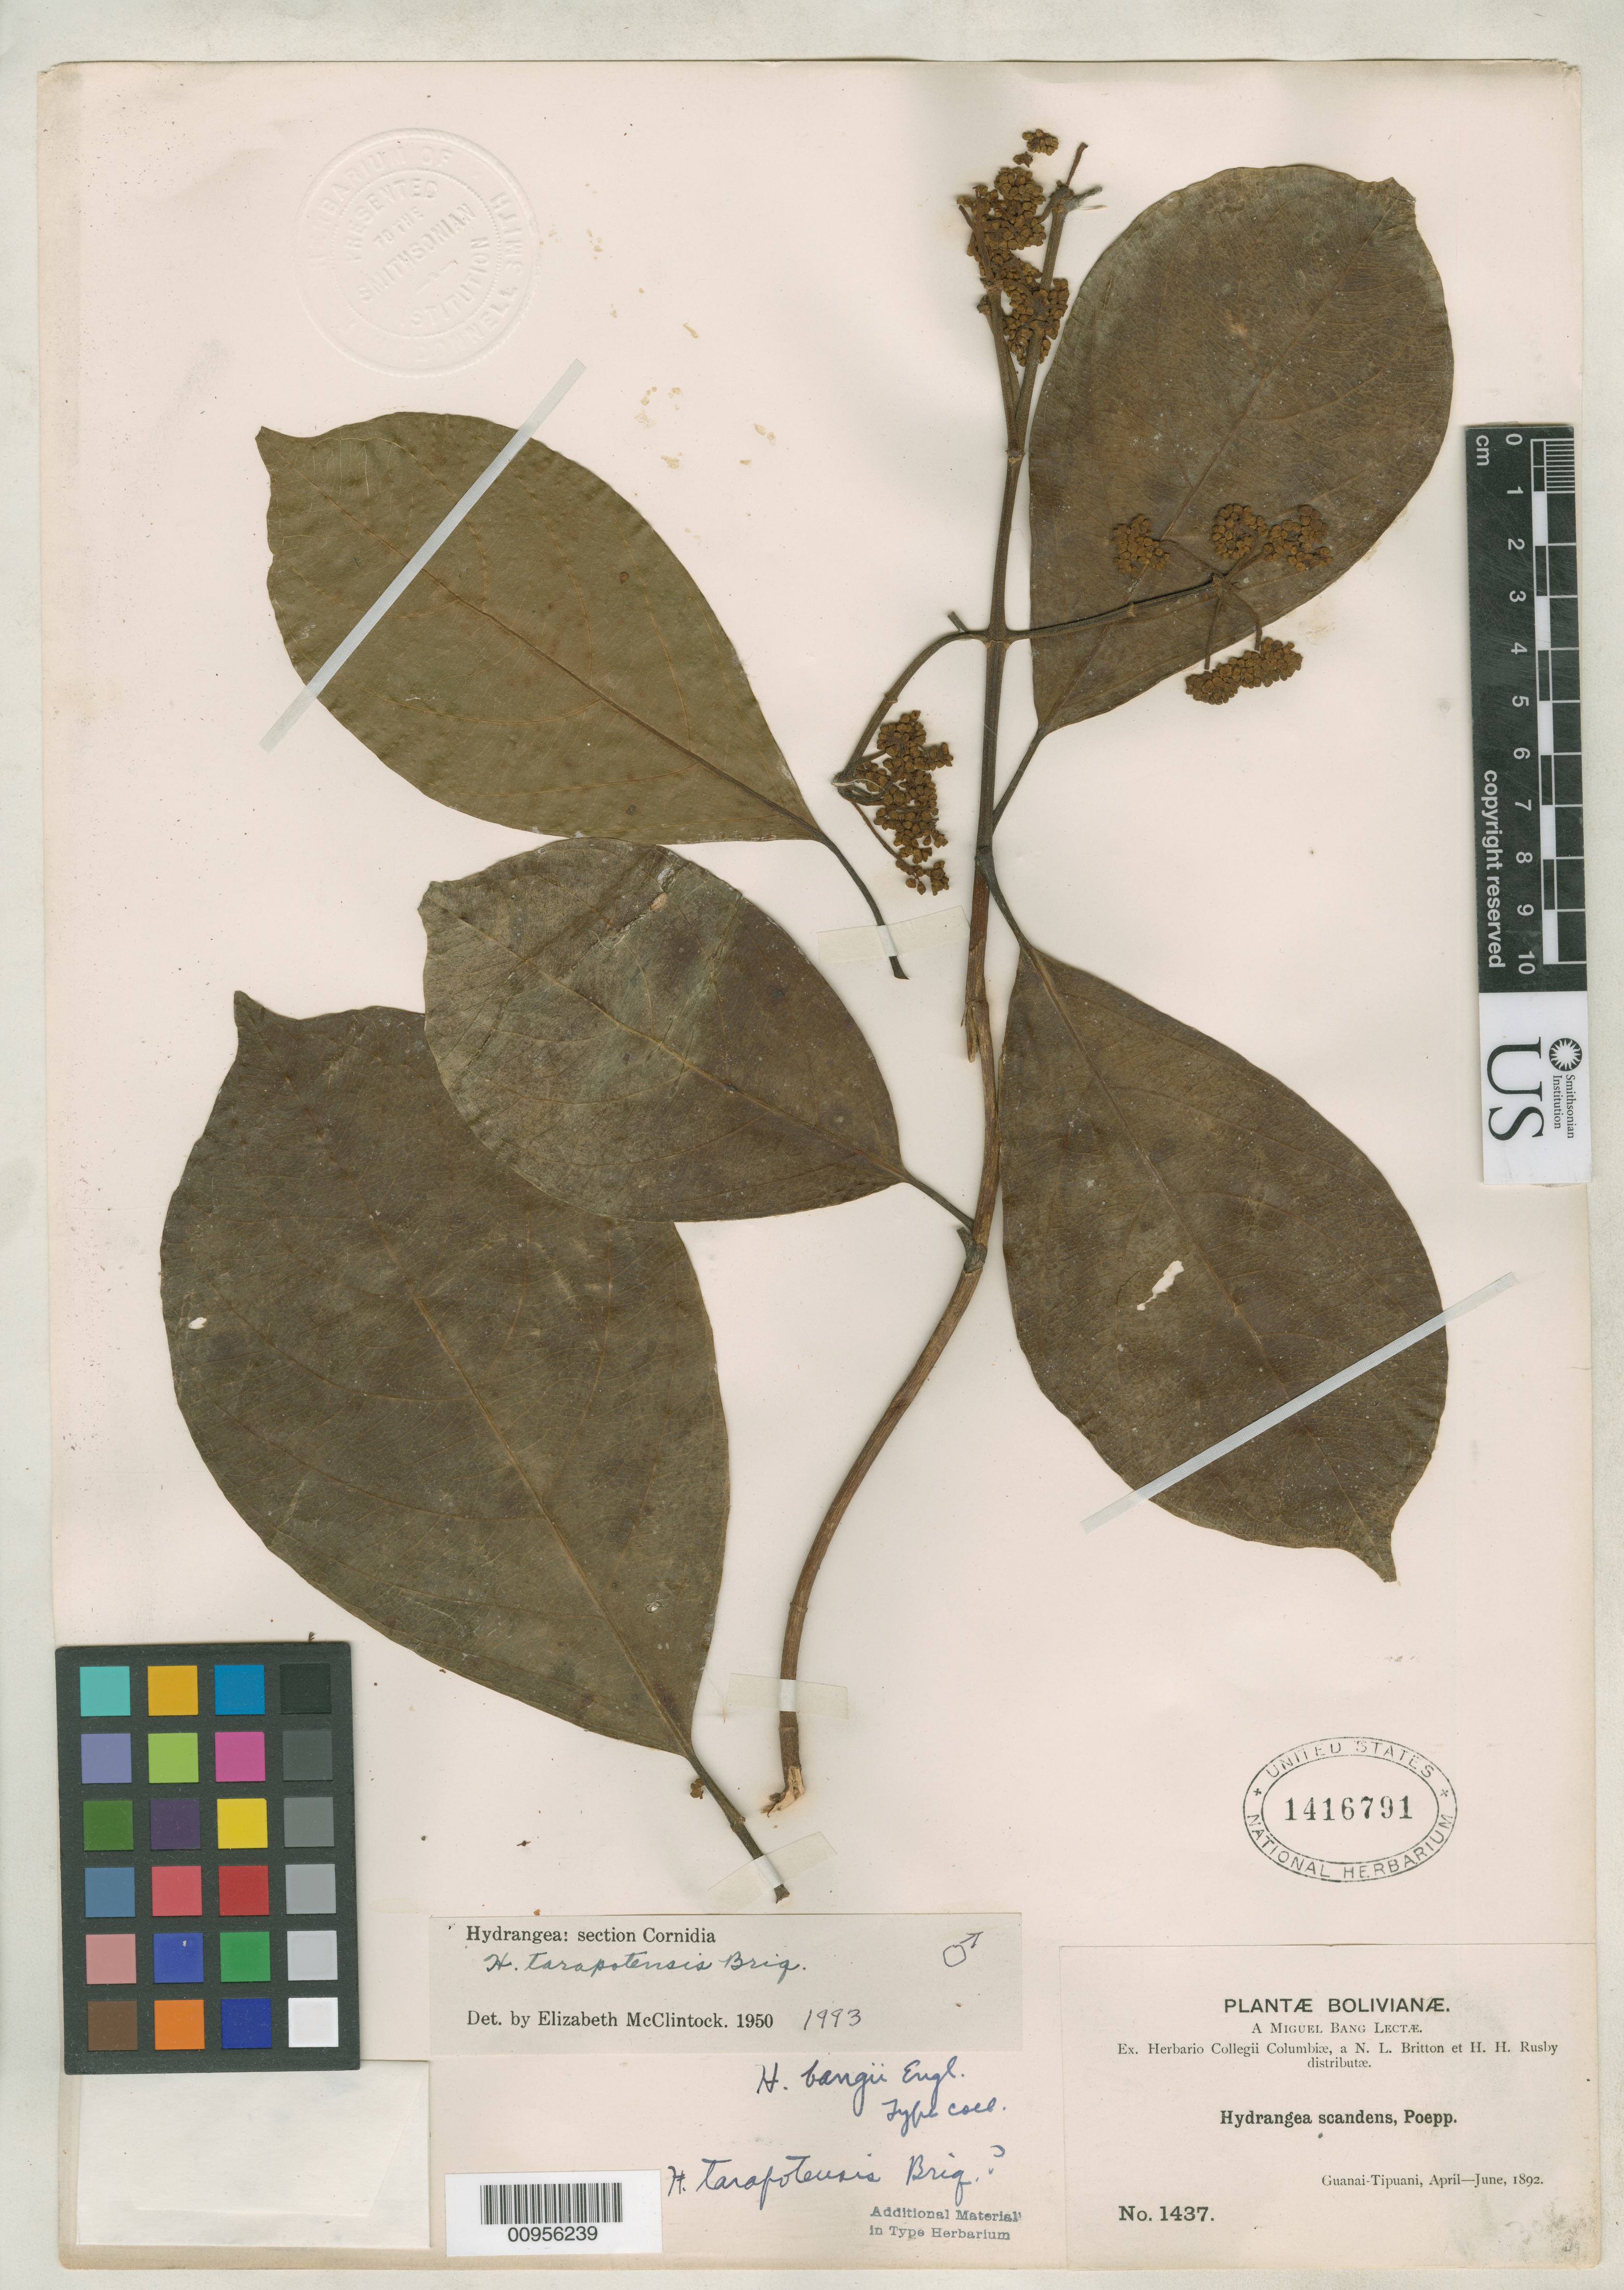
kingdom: Plantae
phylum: Tracheophyta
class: Magnoliopsida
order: Cornales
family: Hydrangeaceae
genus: Hydrangea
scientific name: Hydrangea bangii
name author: Engl. in Engl. & Prantl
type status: Isotype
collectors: M. Bang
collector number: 1437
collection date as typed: Apr 1892 to -- Jun 1892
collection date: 1892-04/1892-06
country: Bolivia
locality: Guanai-Tipuana.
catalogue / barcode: US 1416791